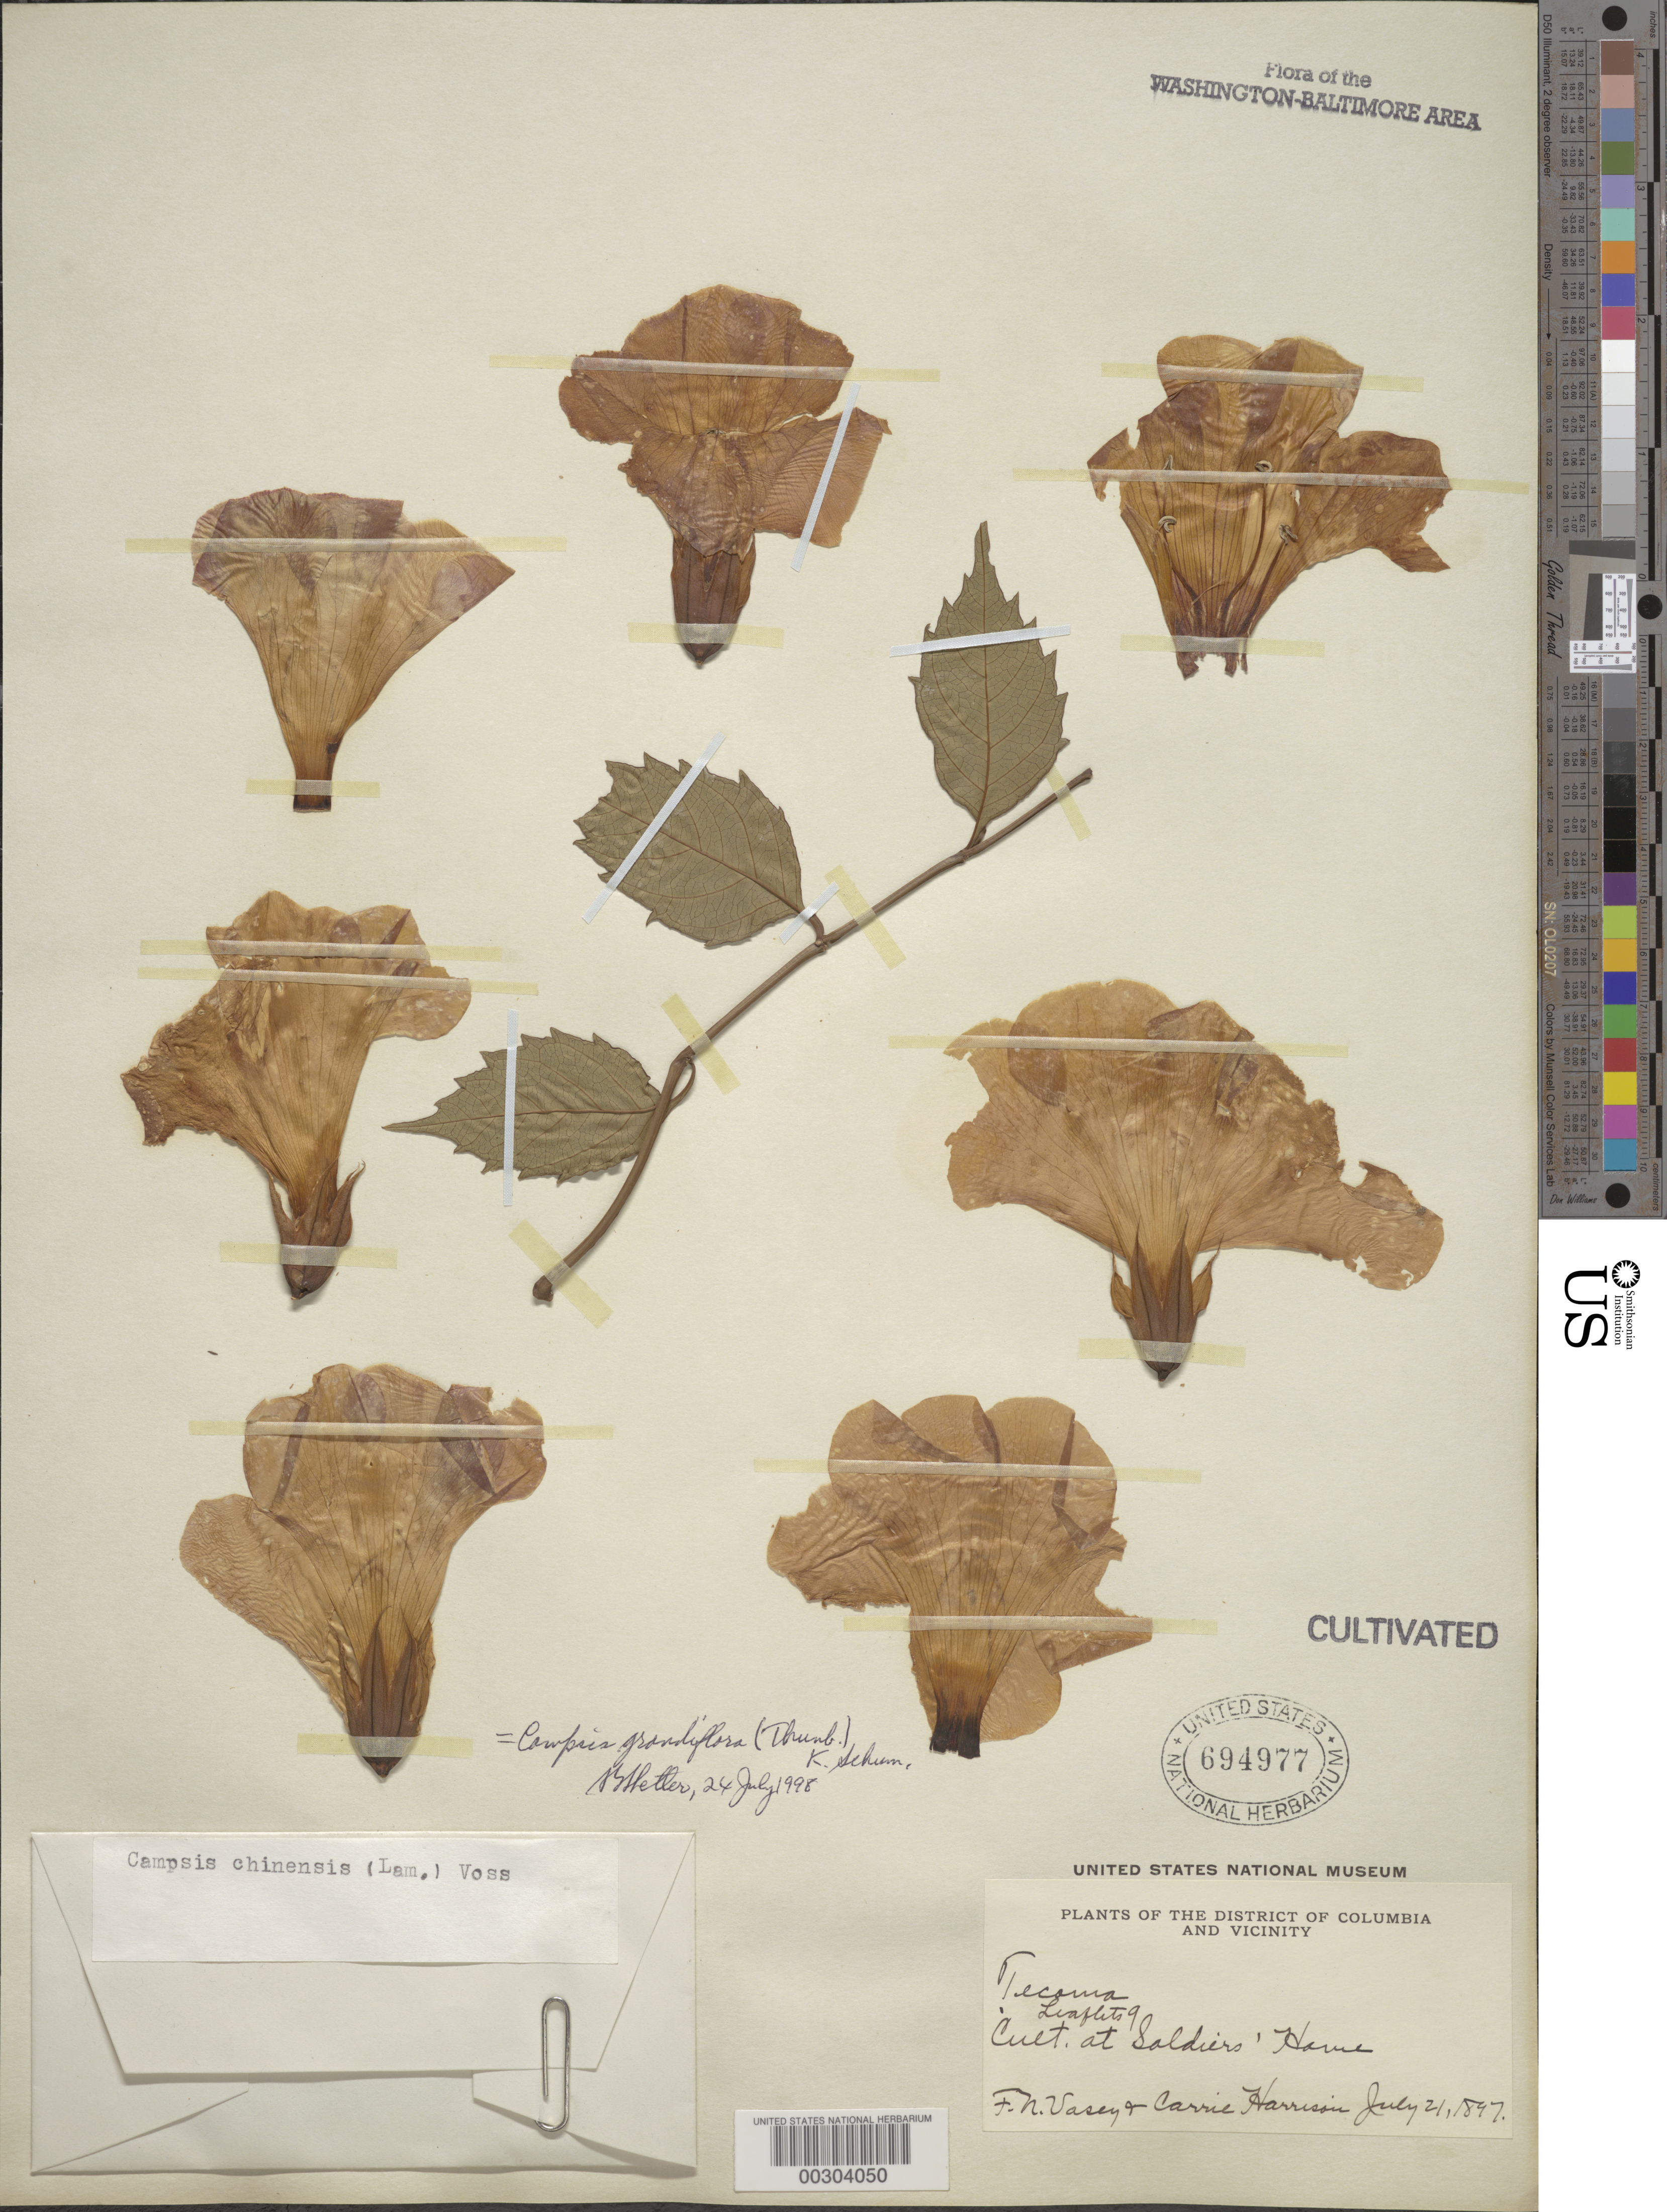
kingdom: Plantae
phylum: Tracheophyta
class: Magnoliopsida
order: Lamiales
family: Bignoniaceae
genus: Campsis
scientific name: Campsis grandiflora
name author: (L.) Seem.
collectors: F. N. Vasey & C. Harrison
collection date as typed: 21 Jul 1897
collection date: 1897-07-21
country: United States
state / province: District of Columbia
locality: Soldier's Home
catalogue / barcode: US 694977